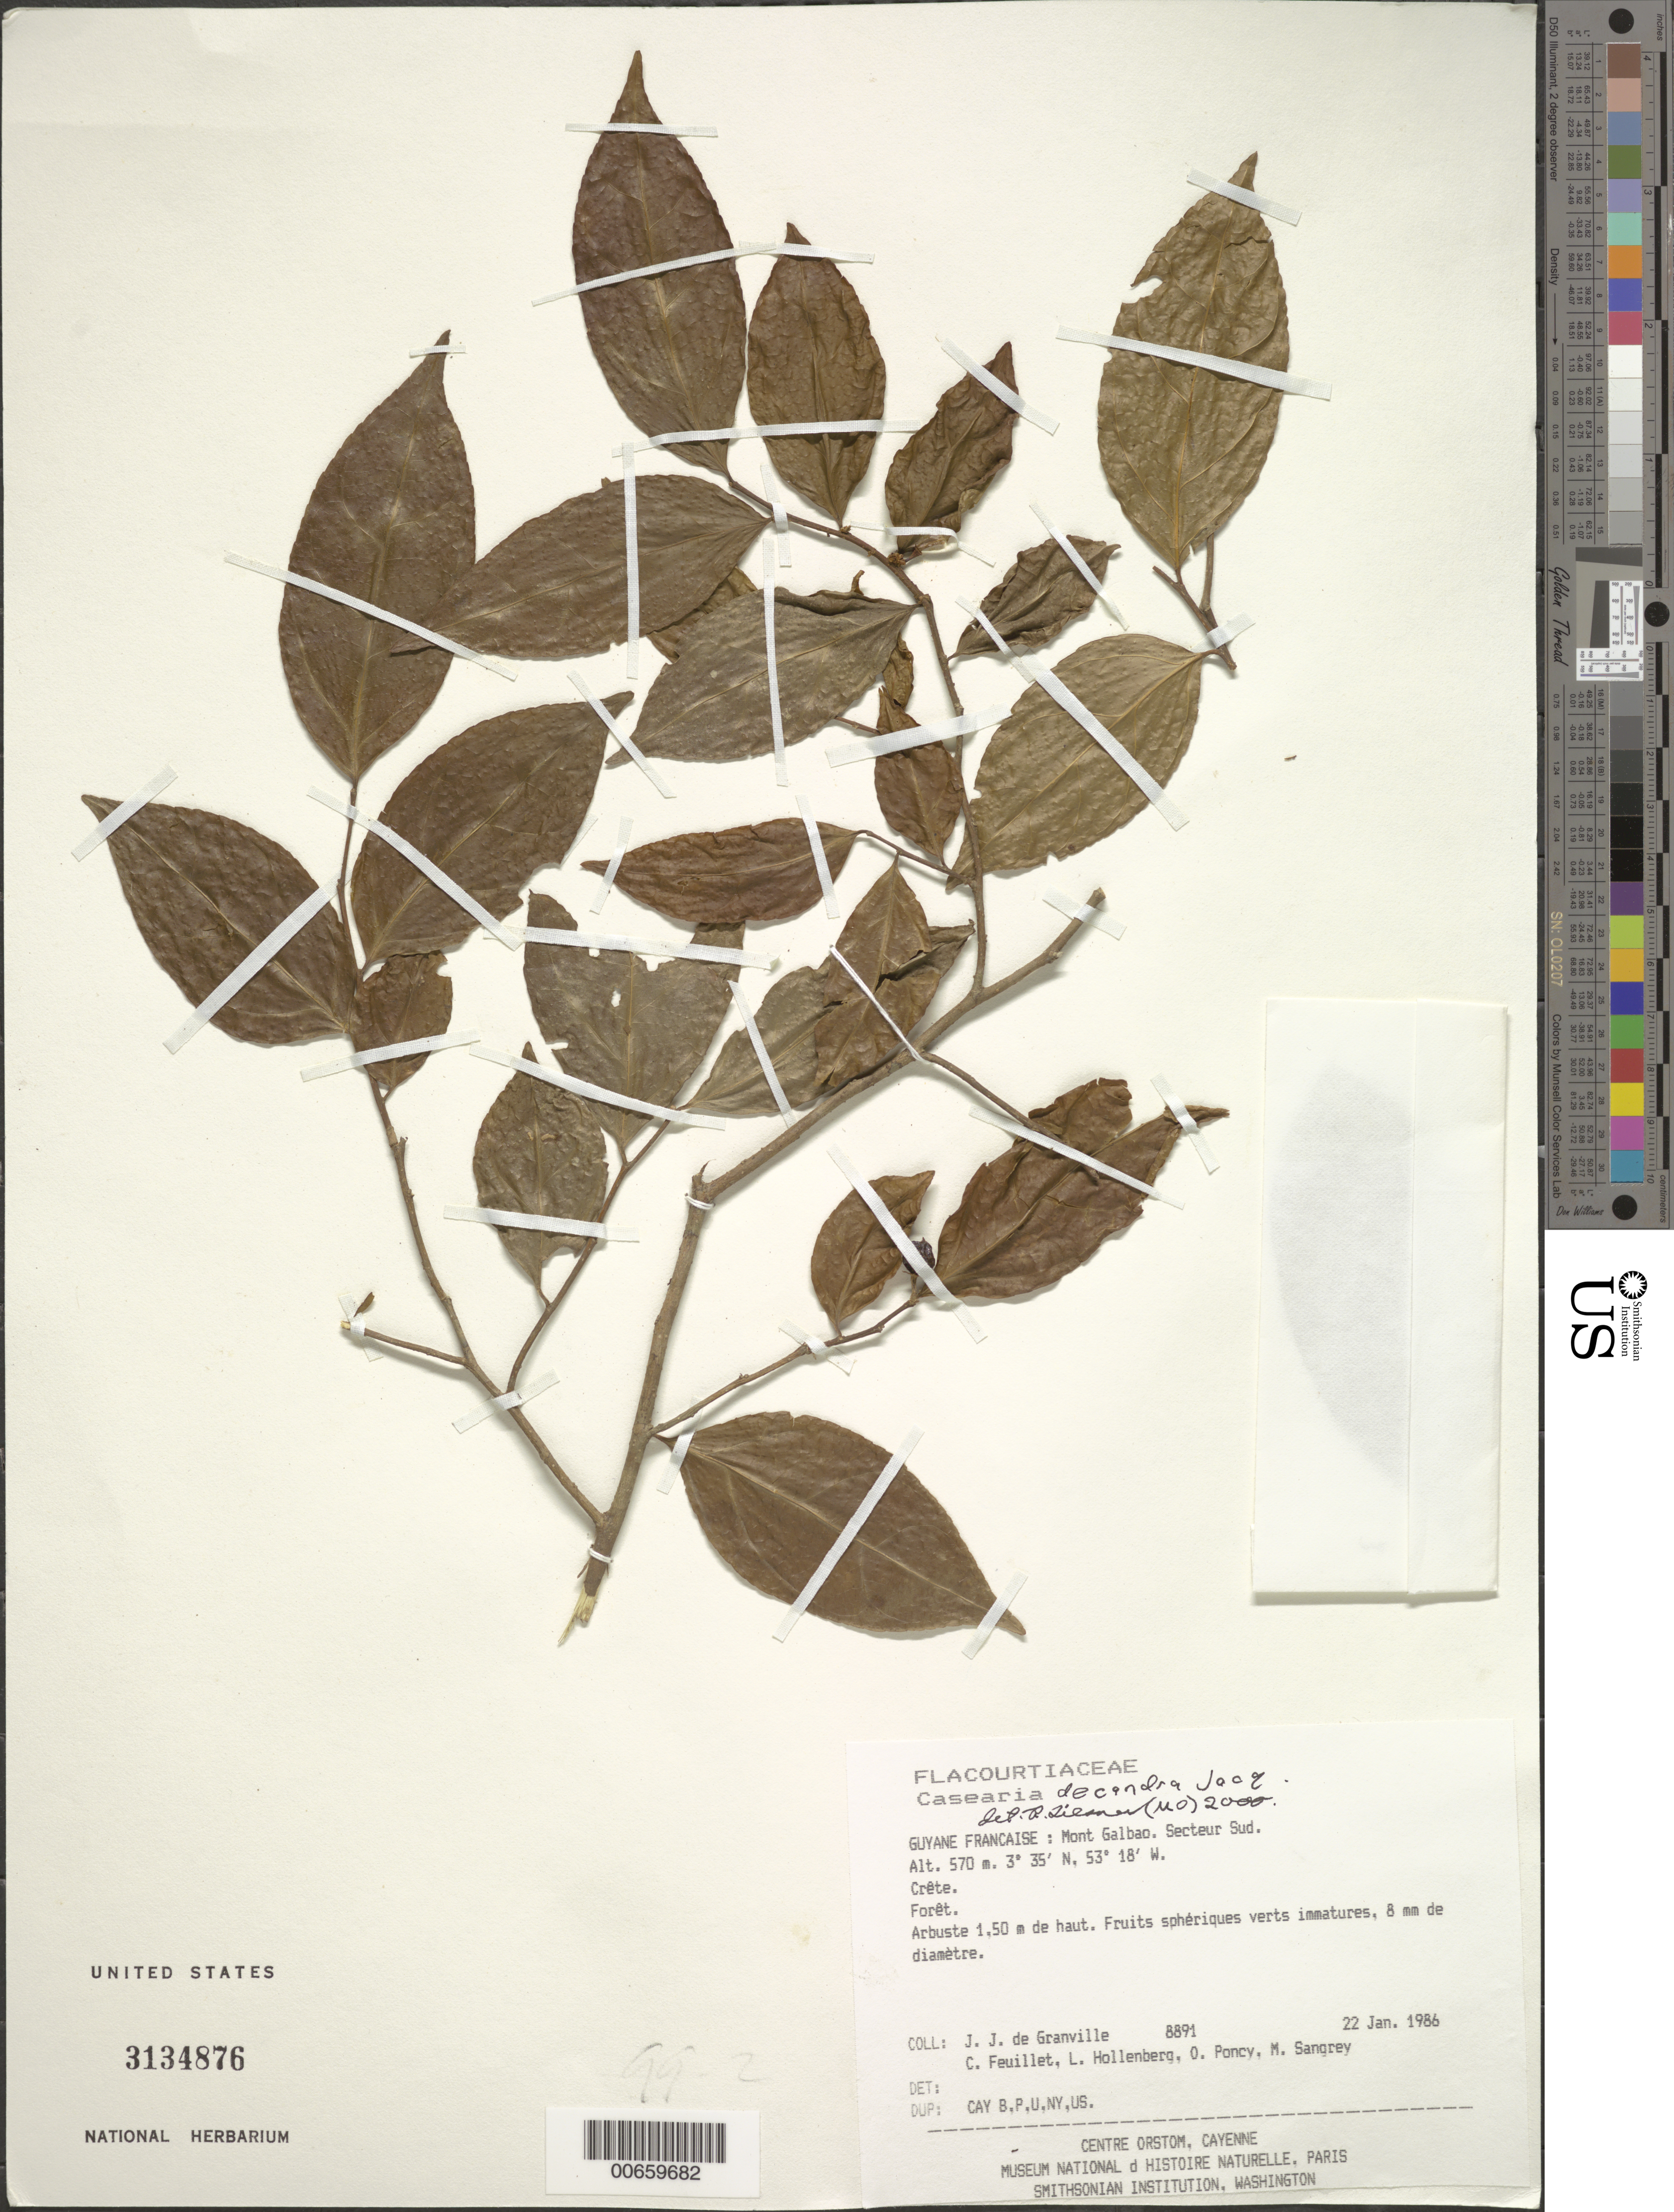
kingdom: Plantae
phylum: Tracheophyta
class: Magnoliopsida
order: Malpighiales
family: Salicaceae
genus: Casearia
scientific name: Casearia decandra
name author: Jacq.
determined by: Liesner, R. L.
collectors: J.-J. de Granville, C. Feuillet, L. Hollenberg, O. Poncy & M. S. Sangrey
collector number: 8891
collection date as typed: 22-Jan-86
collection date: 1986-01-22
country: French Guiana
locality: Mont Galbao. Secteur Sud. Crête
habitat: Forêt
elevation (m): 570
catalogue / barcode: US 3134876